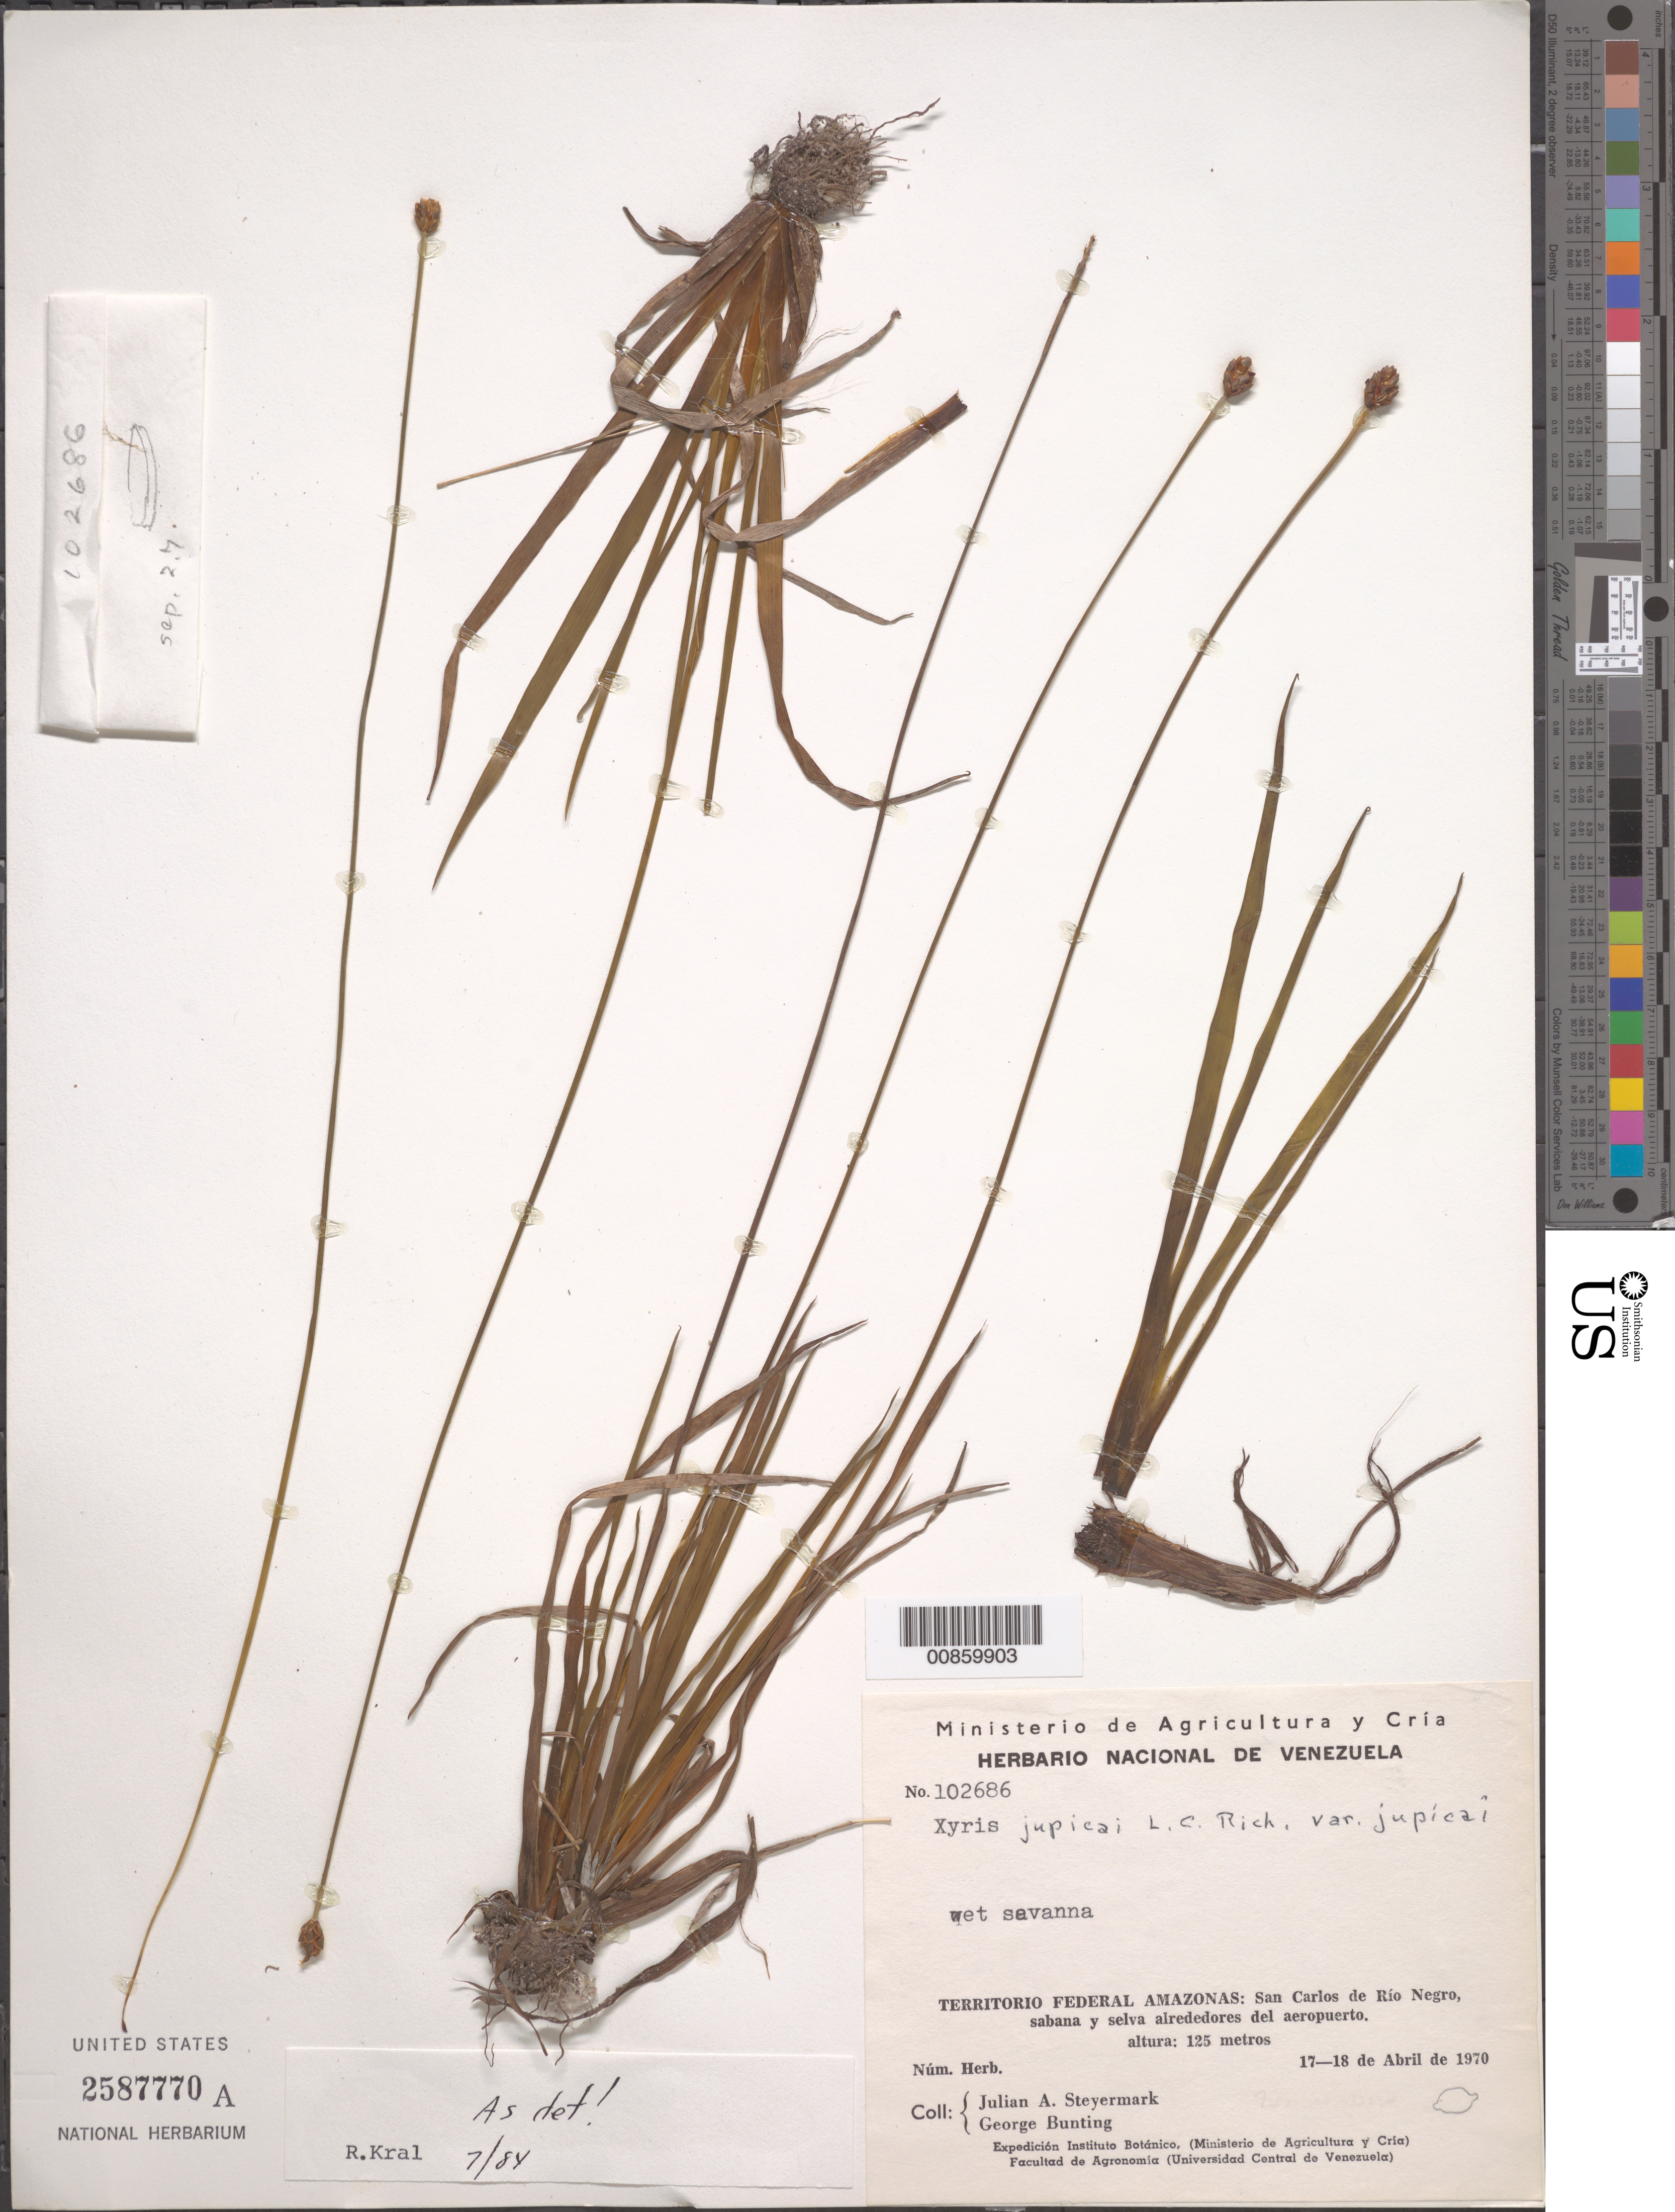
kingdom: Plantae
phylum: Tracheophyta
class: Liliopsida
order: Poales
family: Xyridaceae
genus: Xyris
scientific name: Xyris jupicai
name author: Rich.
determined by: Kral, Robert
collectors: J. Steyermark & G. S. Bunting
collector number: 102686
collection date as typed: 17-Apr-70 to 18-Apr-70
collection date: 1970-04-17/1970-04-18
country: Venezuela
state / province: Amazonas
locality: San Carlos de Río Negro, alrededores del aeropuerto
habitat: Wet savanna; sabana y selva.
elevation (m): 125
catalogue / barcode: US 2587770A